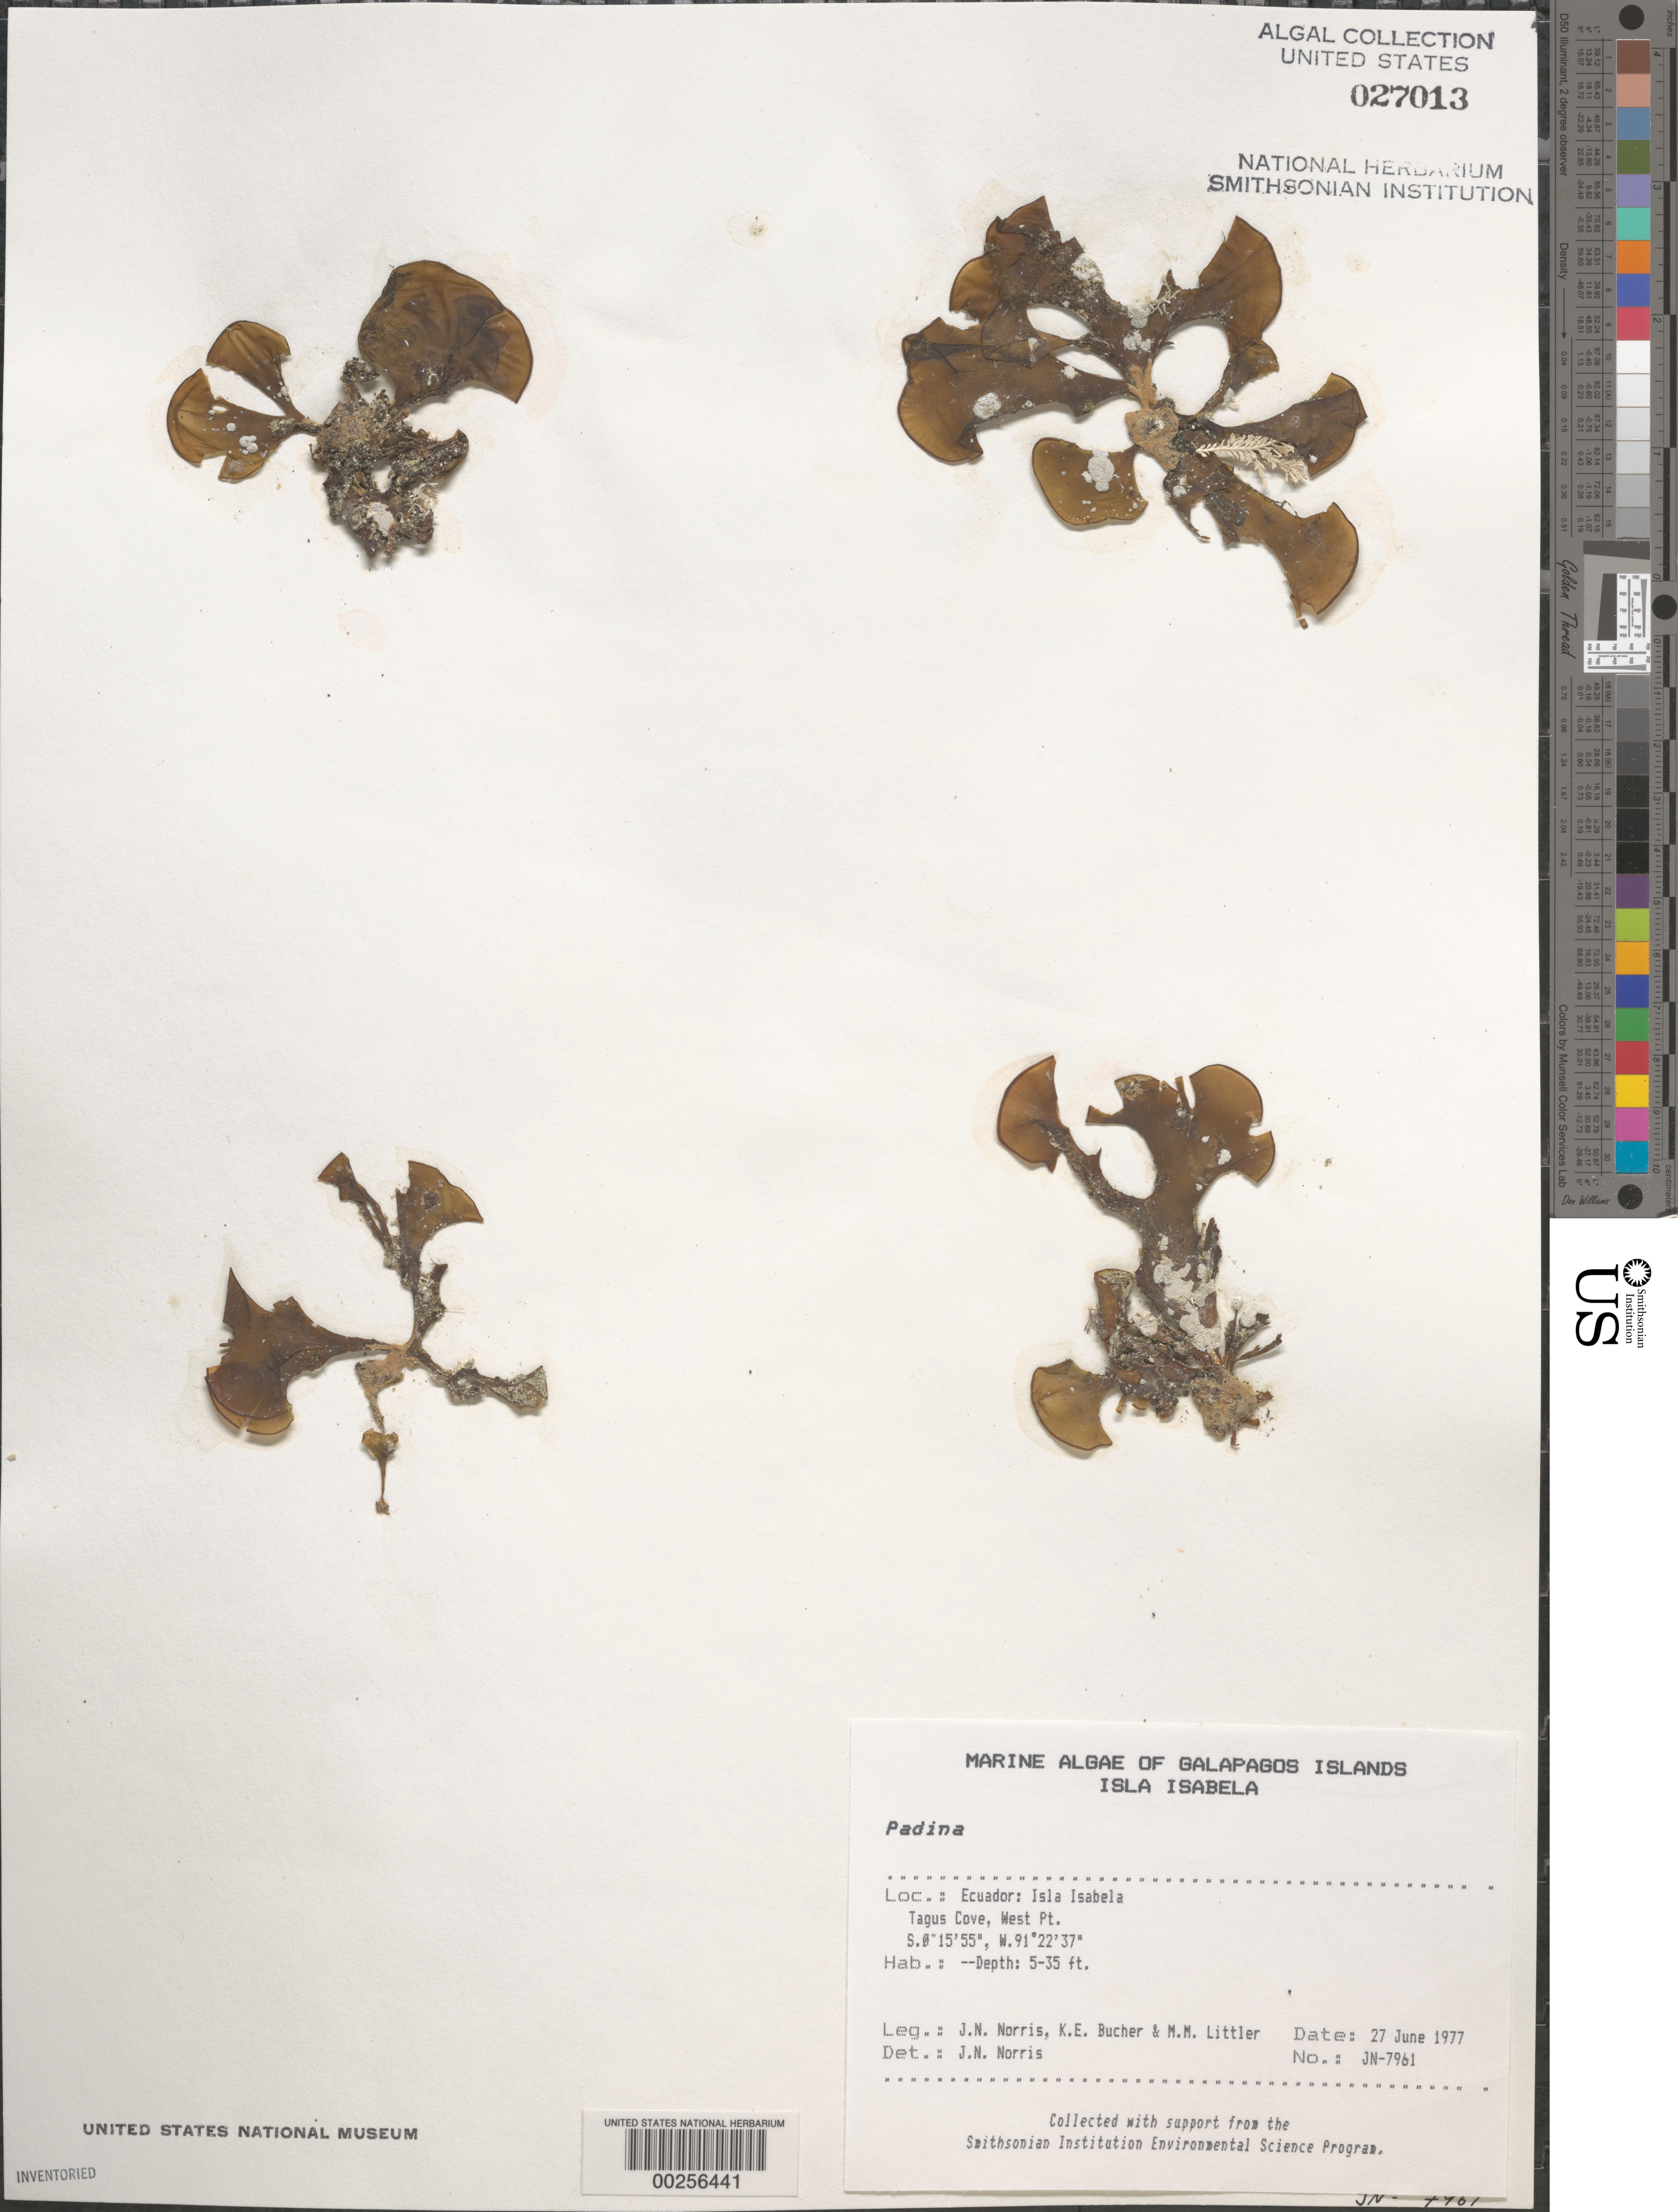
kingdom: Chromista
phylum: Ochrophyta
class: Phaeophyceae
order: Dictyotales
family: Dictyotaceae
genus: Padina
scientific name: Padina sp.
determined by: Norris, James N.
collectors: J. N. Norris, K. E. Bucher & M. M. Littler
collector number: JN-7961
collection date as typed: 27 Jun 1977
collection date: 1977-06-27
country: Ecuador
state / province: Colón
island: Isabela [Albemarle]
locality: Tagus Cove, West Point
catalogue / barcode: US 27013